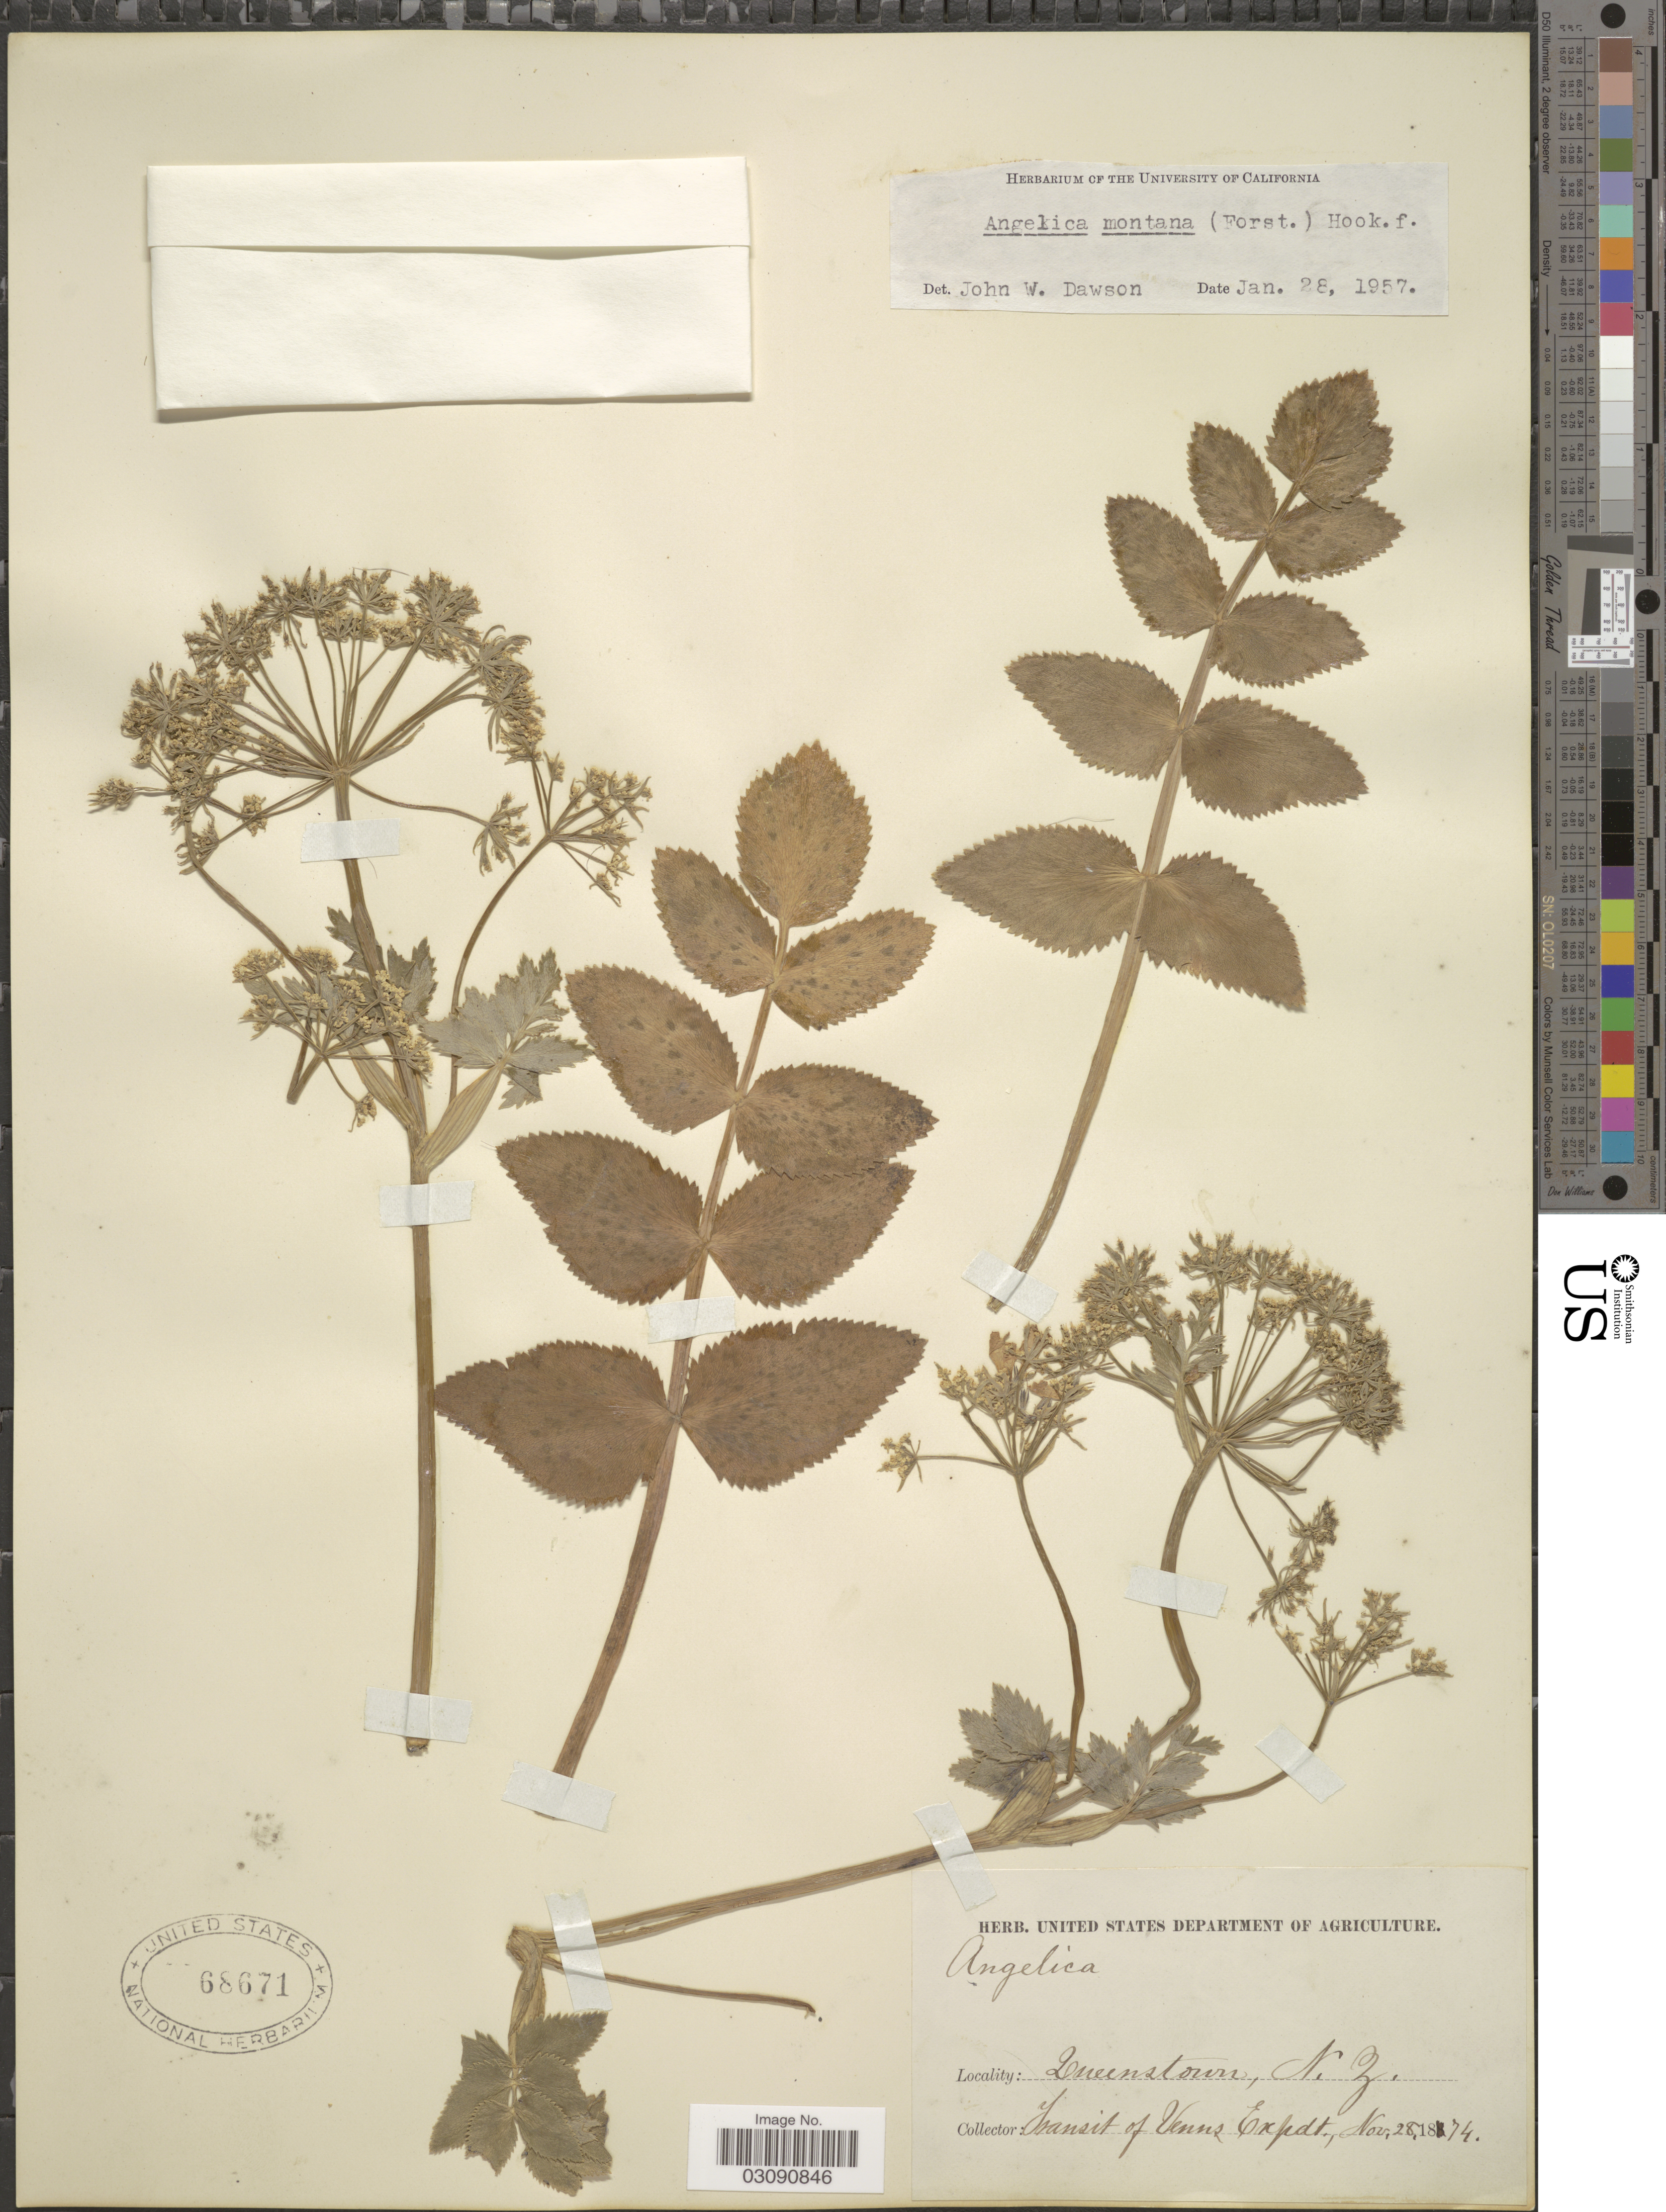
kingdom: Plantae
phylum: Tracheophyta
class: Magnoliopsida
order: Apiales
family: Apiaceae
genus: Angelica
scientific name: Angelica miqueliana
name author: Maxim.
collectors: Transit of Venus Expdt.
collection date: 1874-11-28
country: New Zealand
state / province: Otago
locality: Queenstown, N.Z.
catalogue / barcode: US 68671